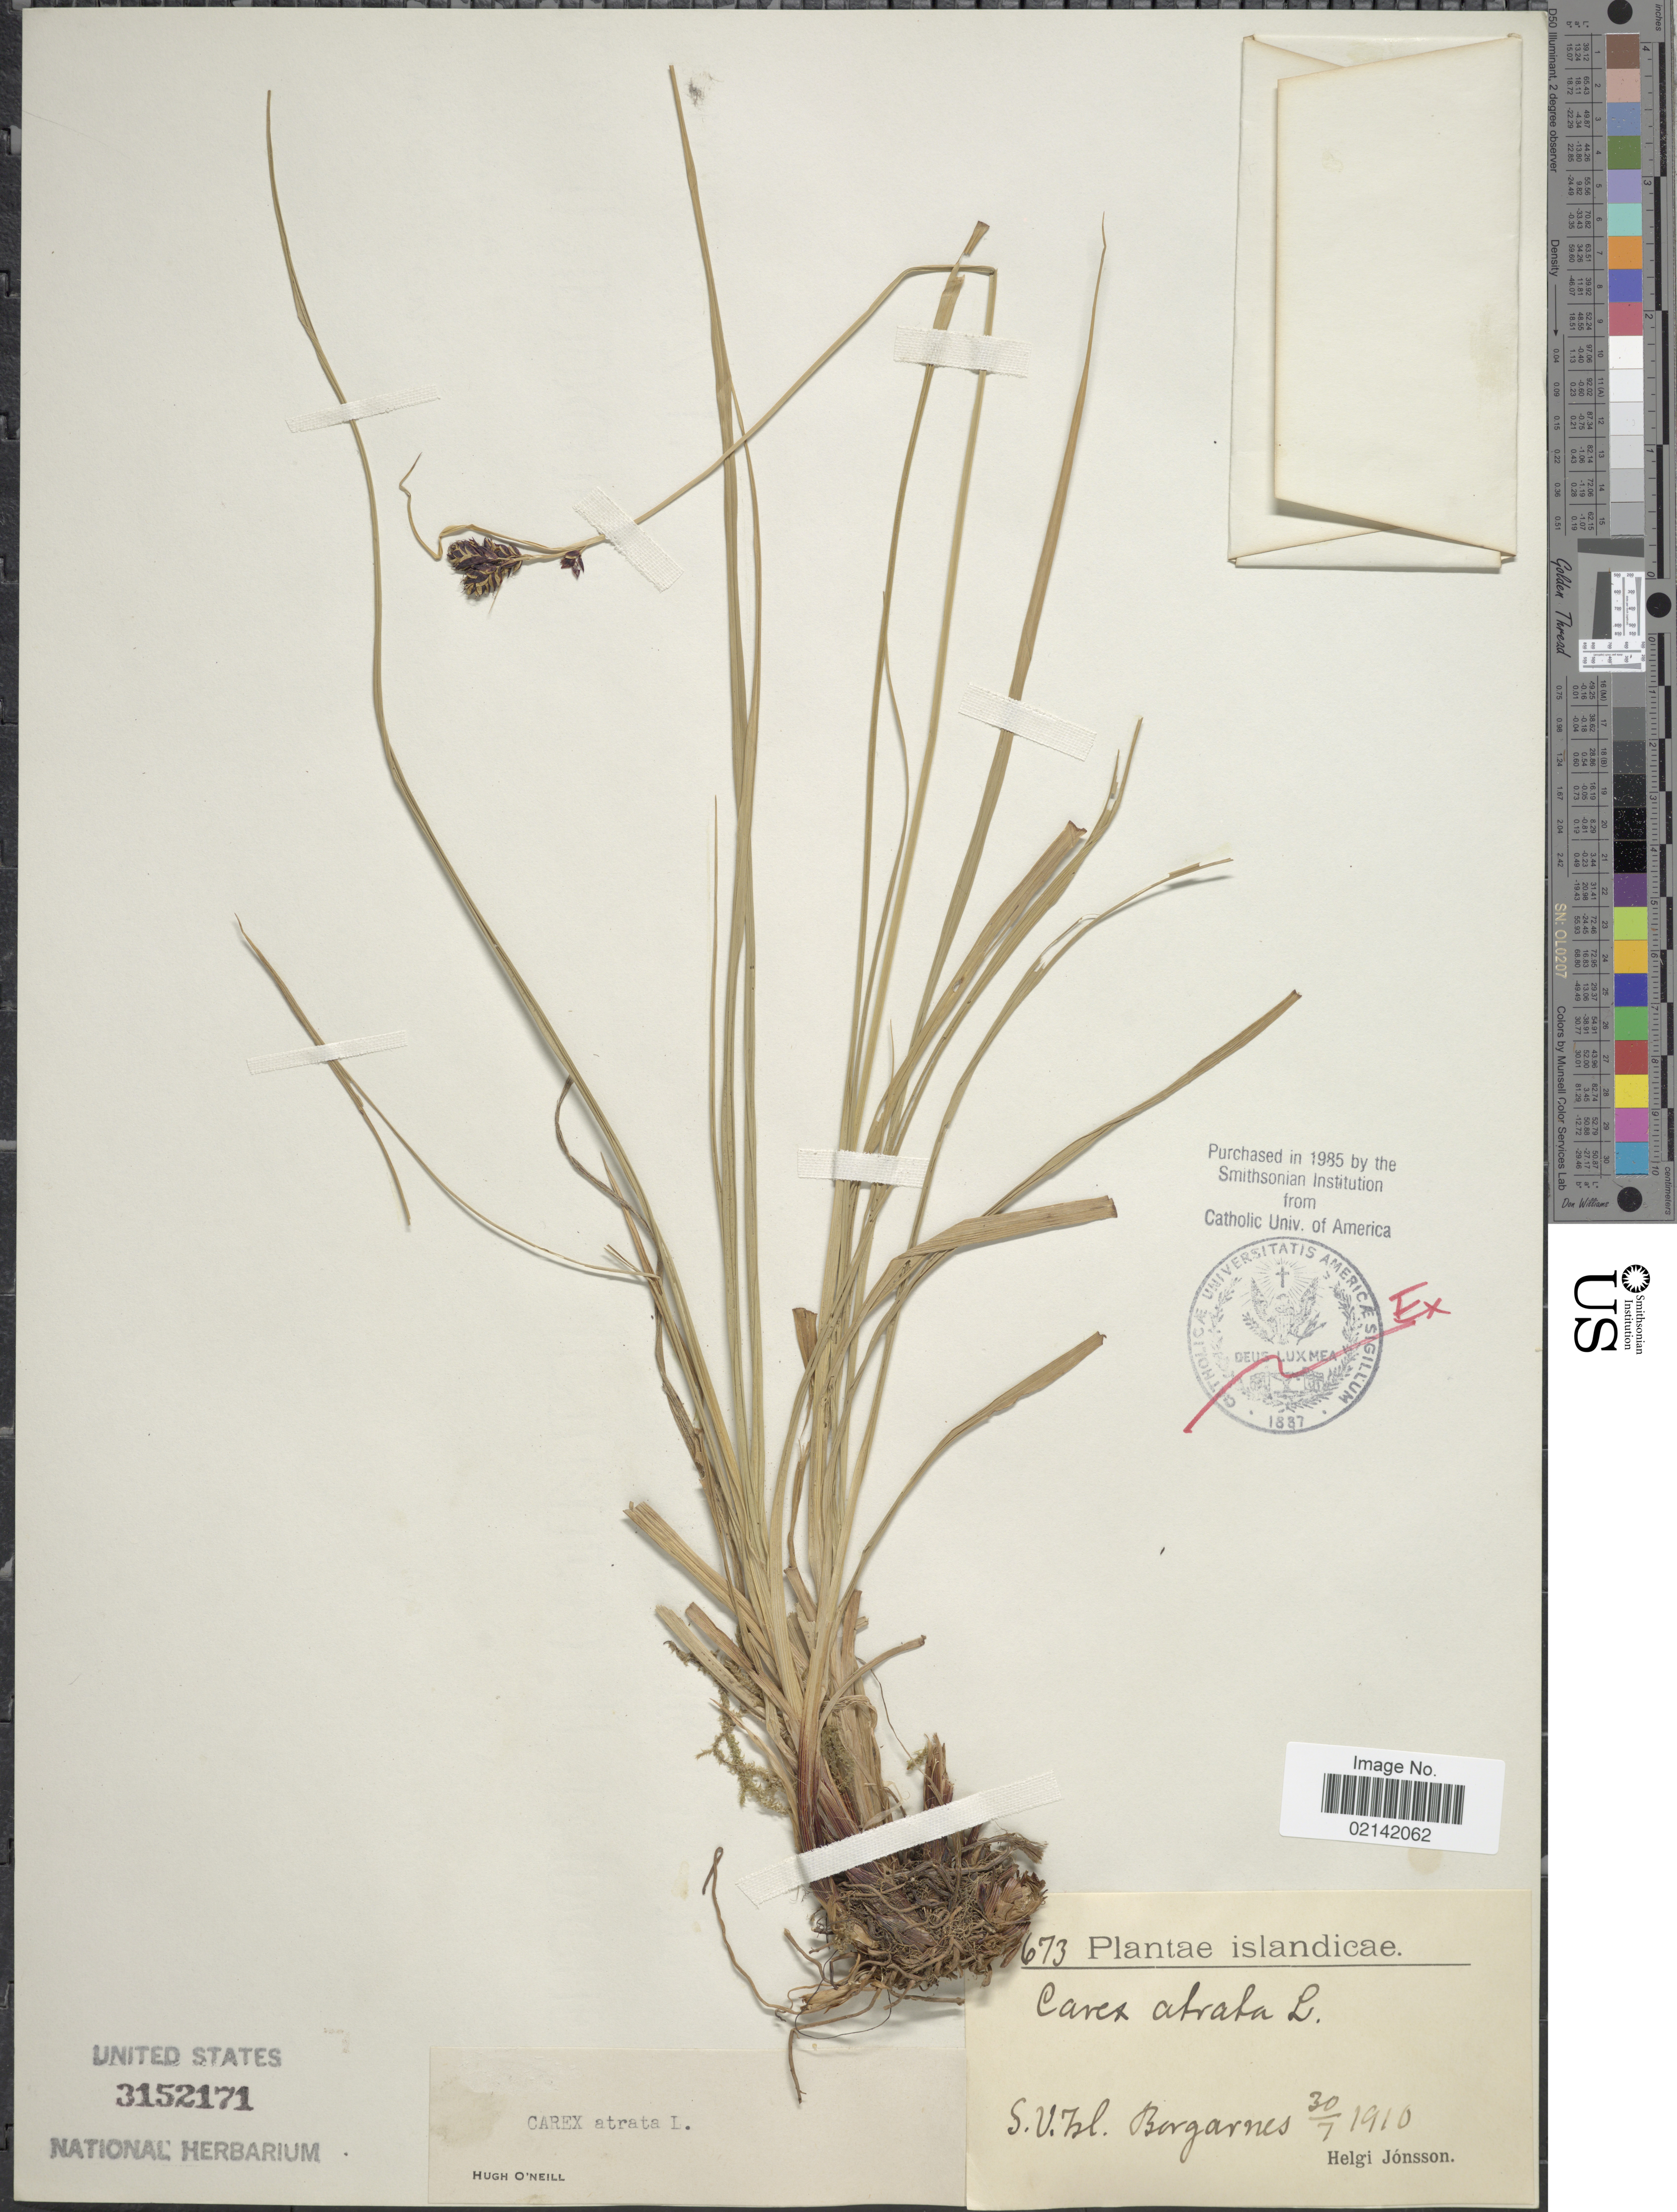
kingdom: Plantae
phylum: Tracheophyta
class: Liliopsida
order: Poales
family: Cyperaceae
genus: Carex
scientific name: Carex atrata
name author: L.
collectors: H. Jónsson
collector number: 673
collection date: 1910-07-30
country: Iceland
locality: Islandicae, S.V.Nl. Borgarnes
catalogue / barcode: US 3152171